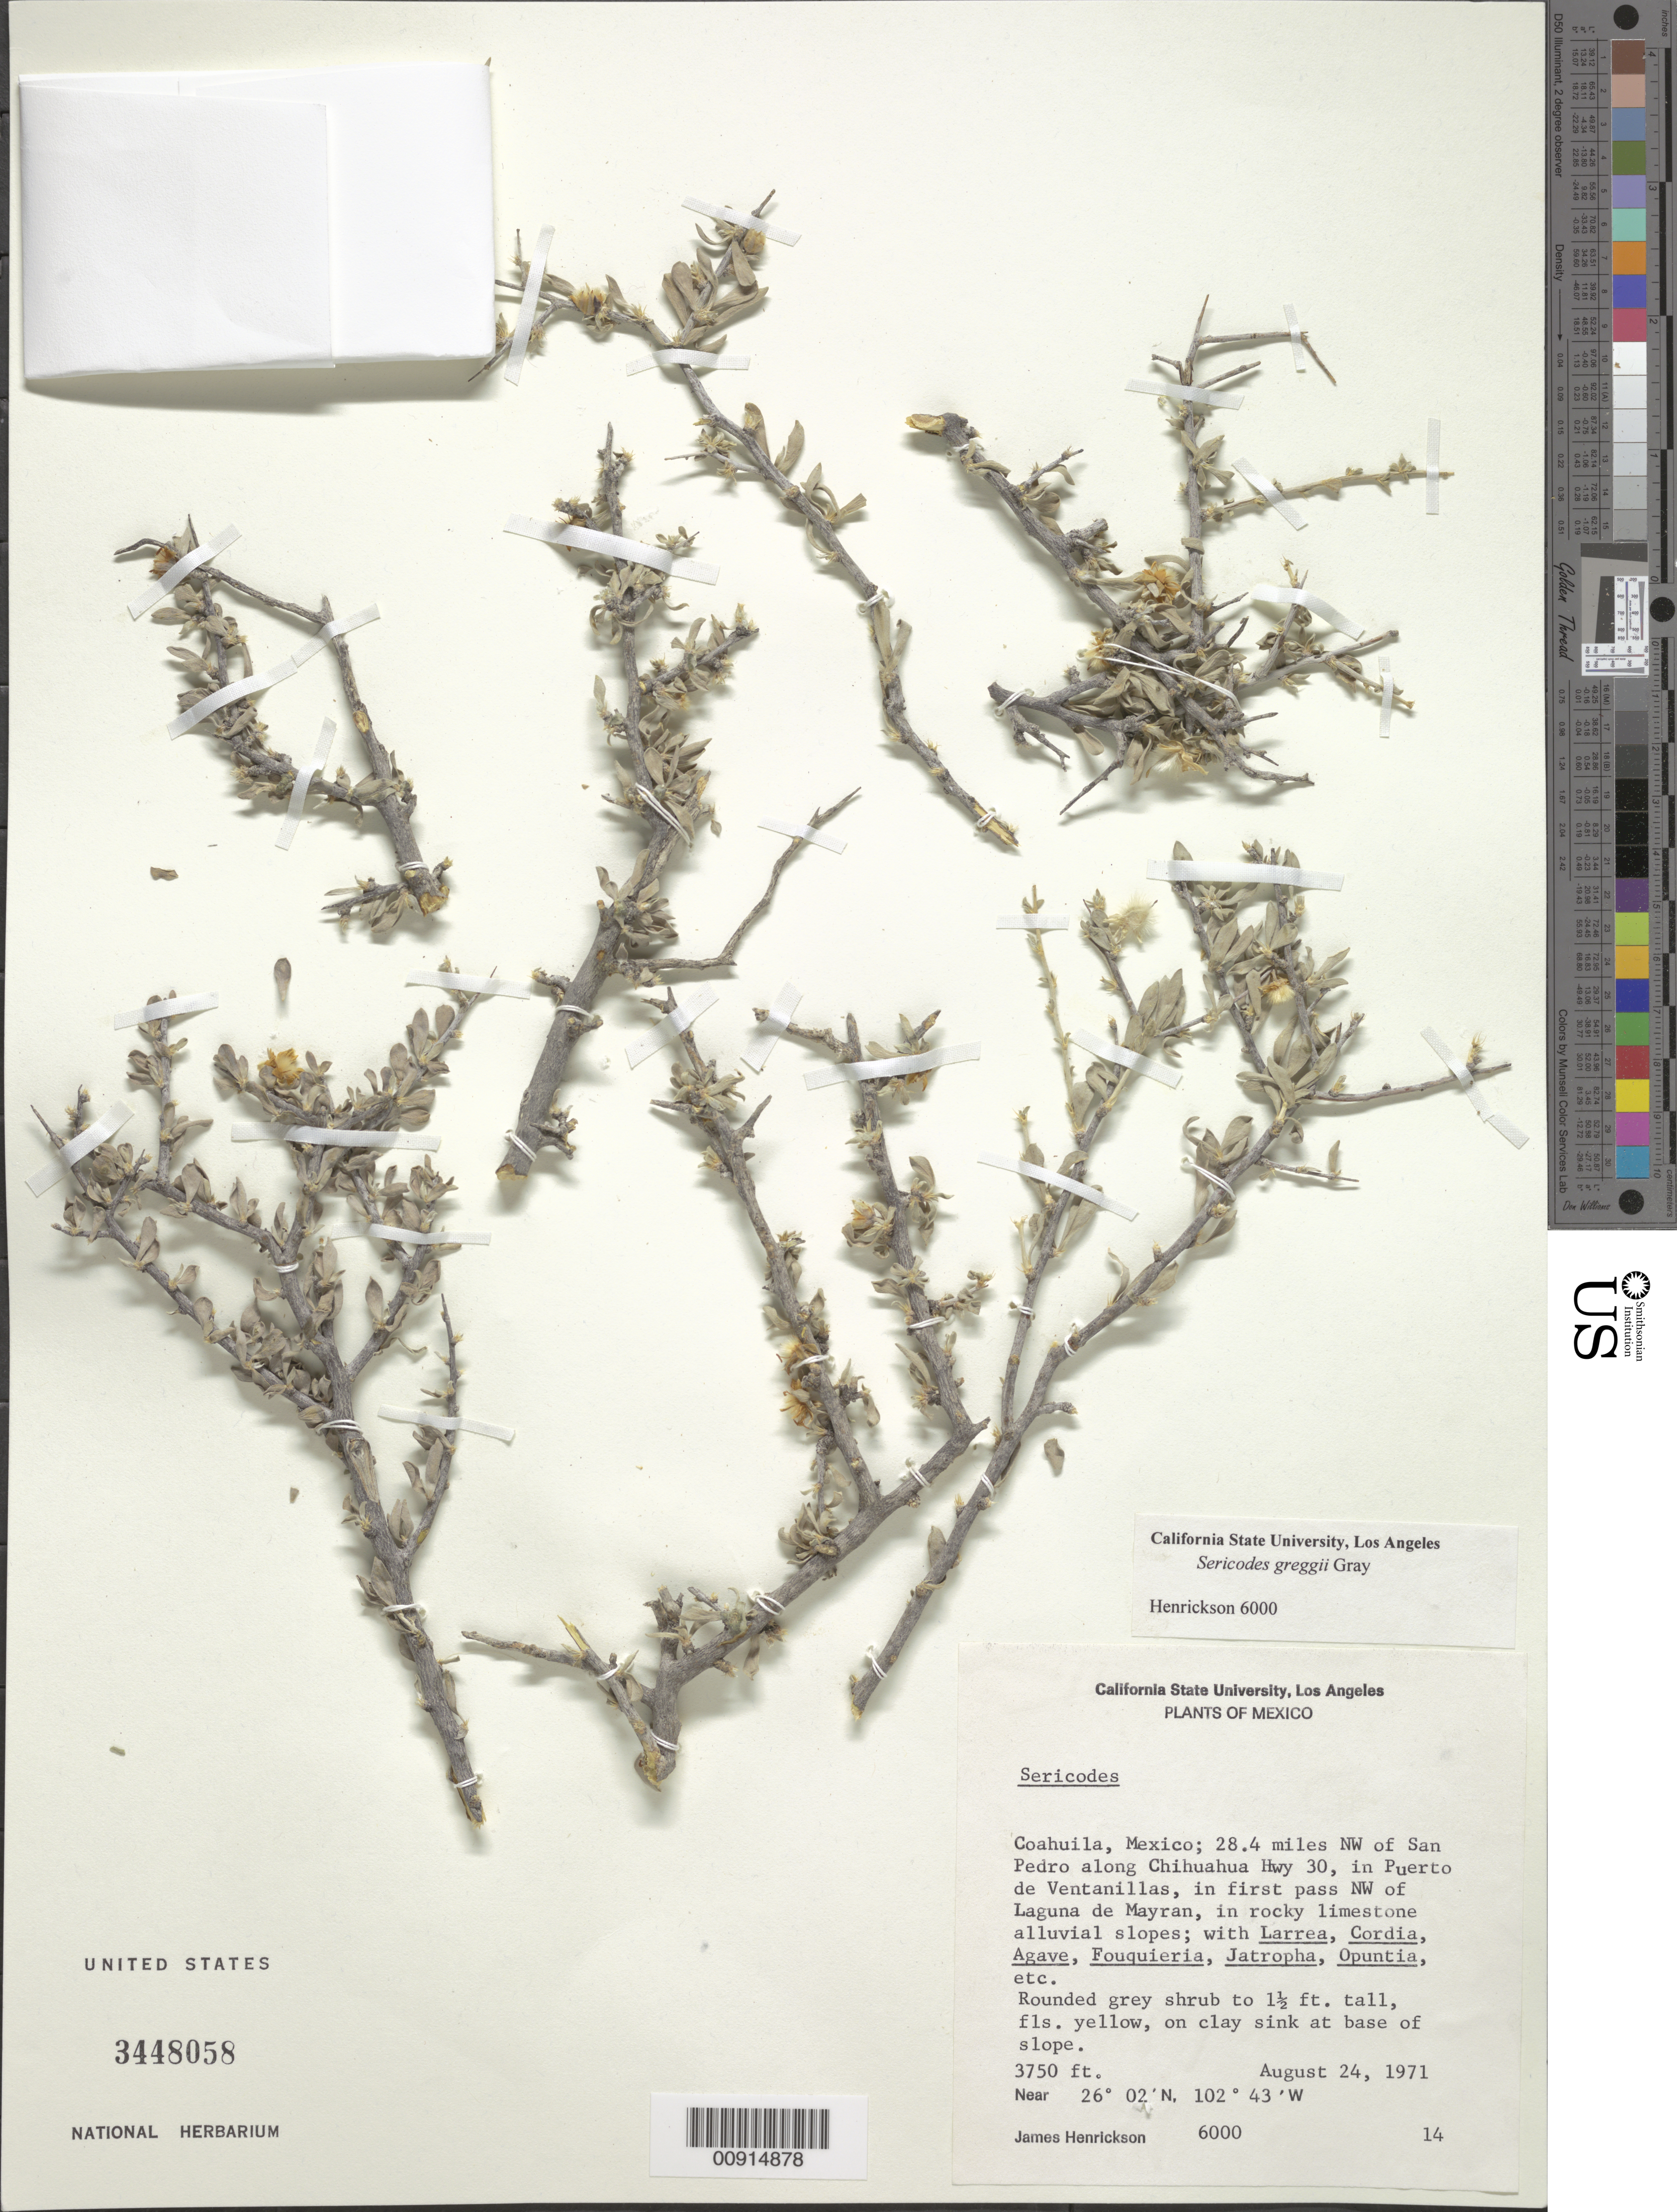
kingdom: Plantae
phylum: Tracheophyta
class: Magnoliopsida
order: Zygophyllales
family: Zygophyllaceae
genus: Sericodes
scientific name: Sericodes greggii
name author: A. Gray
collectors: J. Henrickson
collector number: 6000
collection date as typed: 24 Aug 1971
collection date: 1971-08-24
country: Mexico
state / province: Coahuila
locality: Coahuila; 28.4 miles NW of San Pedro along Chihuahua Hwy 30, in Puerto de Ventanillas, in first pass NW of Laguna de Mayran.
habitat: Rocky limestone alluvial slopes, on clay sink at base of slope; w/Larrea, Cordia, Agave, Fouquieria, Jatropha, Opuntia, etc.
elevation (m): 1143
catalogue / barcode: US 3448058